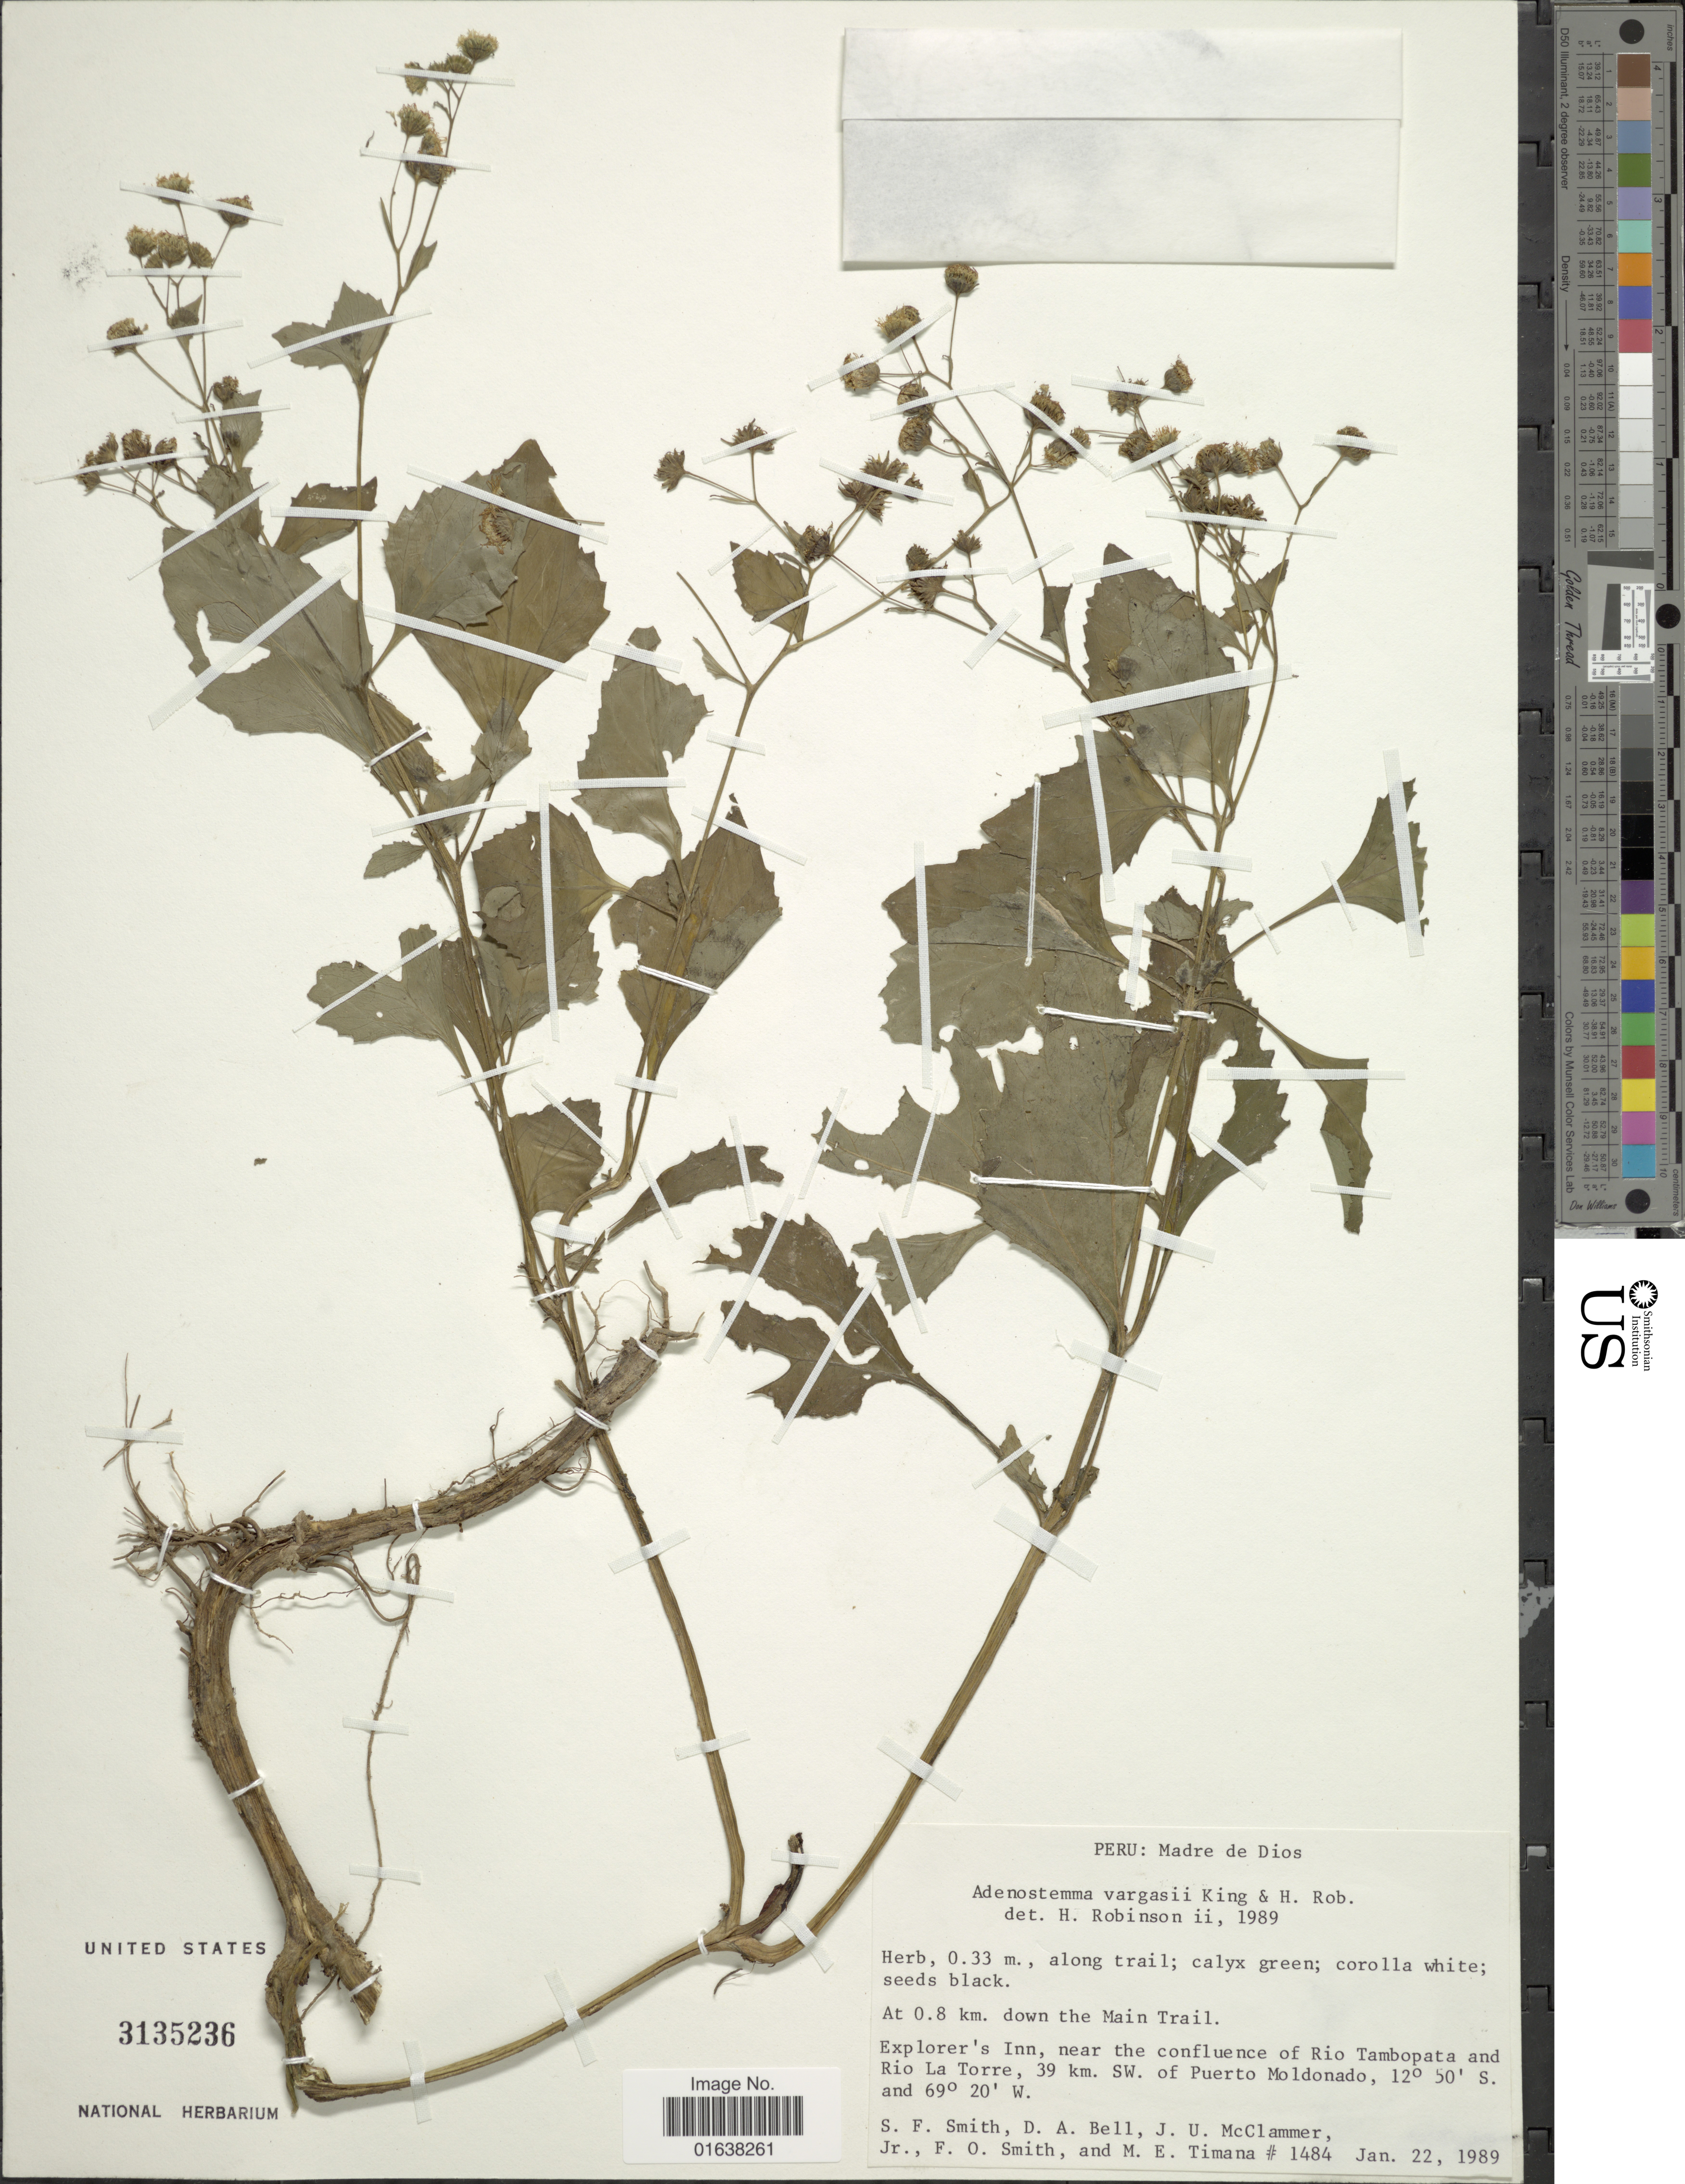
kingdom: Plantae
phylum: Tracheophyta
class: Magnoliopsida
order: Asterales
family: Asteraceae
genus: Adenostemma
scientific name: Adenostemma vargasii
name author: R.M. King & H. Rob.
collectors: S.F. Smith, D. A. Bell, J. McClammer Jr. & F. Smith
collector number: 1484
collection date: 1989-01-22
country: Peru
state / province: Madre de Dios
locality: Peru. Madre de Dios. At 0.8 km. down the Main Trail. Explorer's Inn, near the confluence of Rio Tambopata and Rio La Torre, 39 km. SW. of Puerto Moldonado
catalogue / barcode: US 3135236